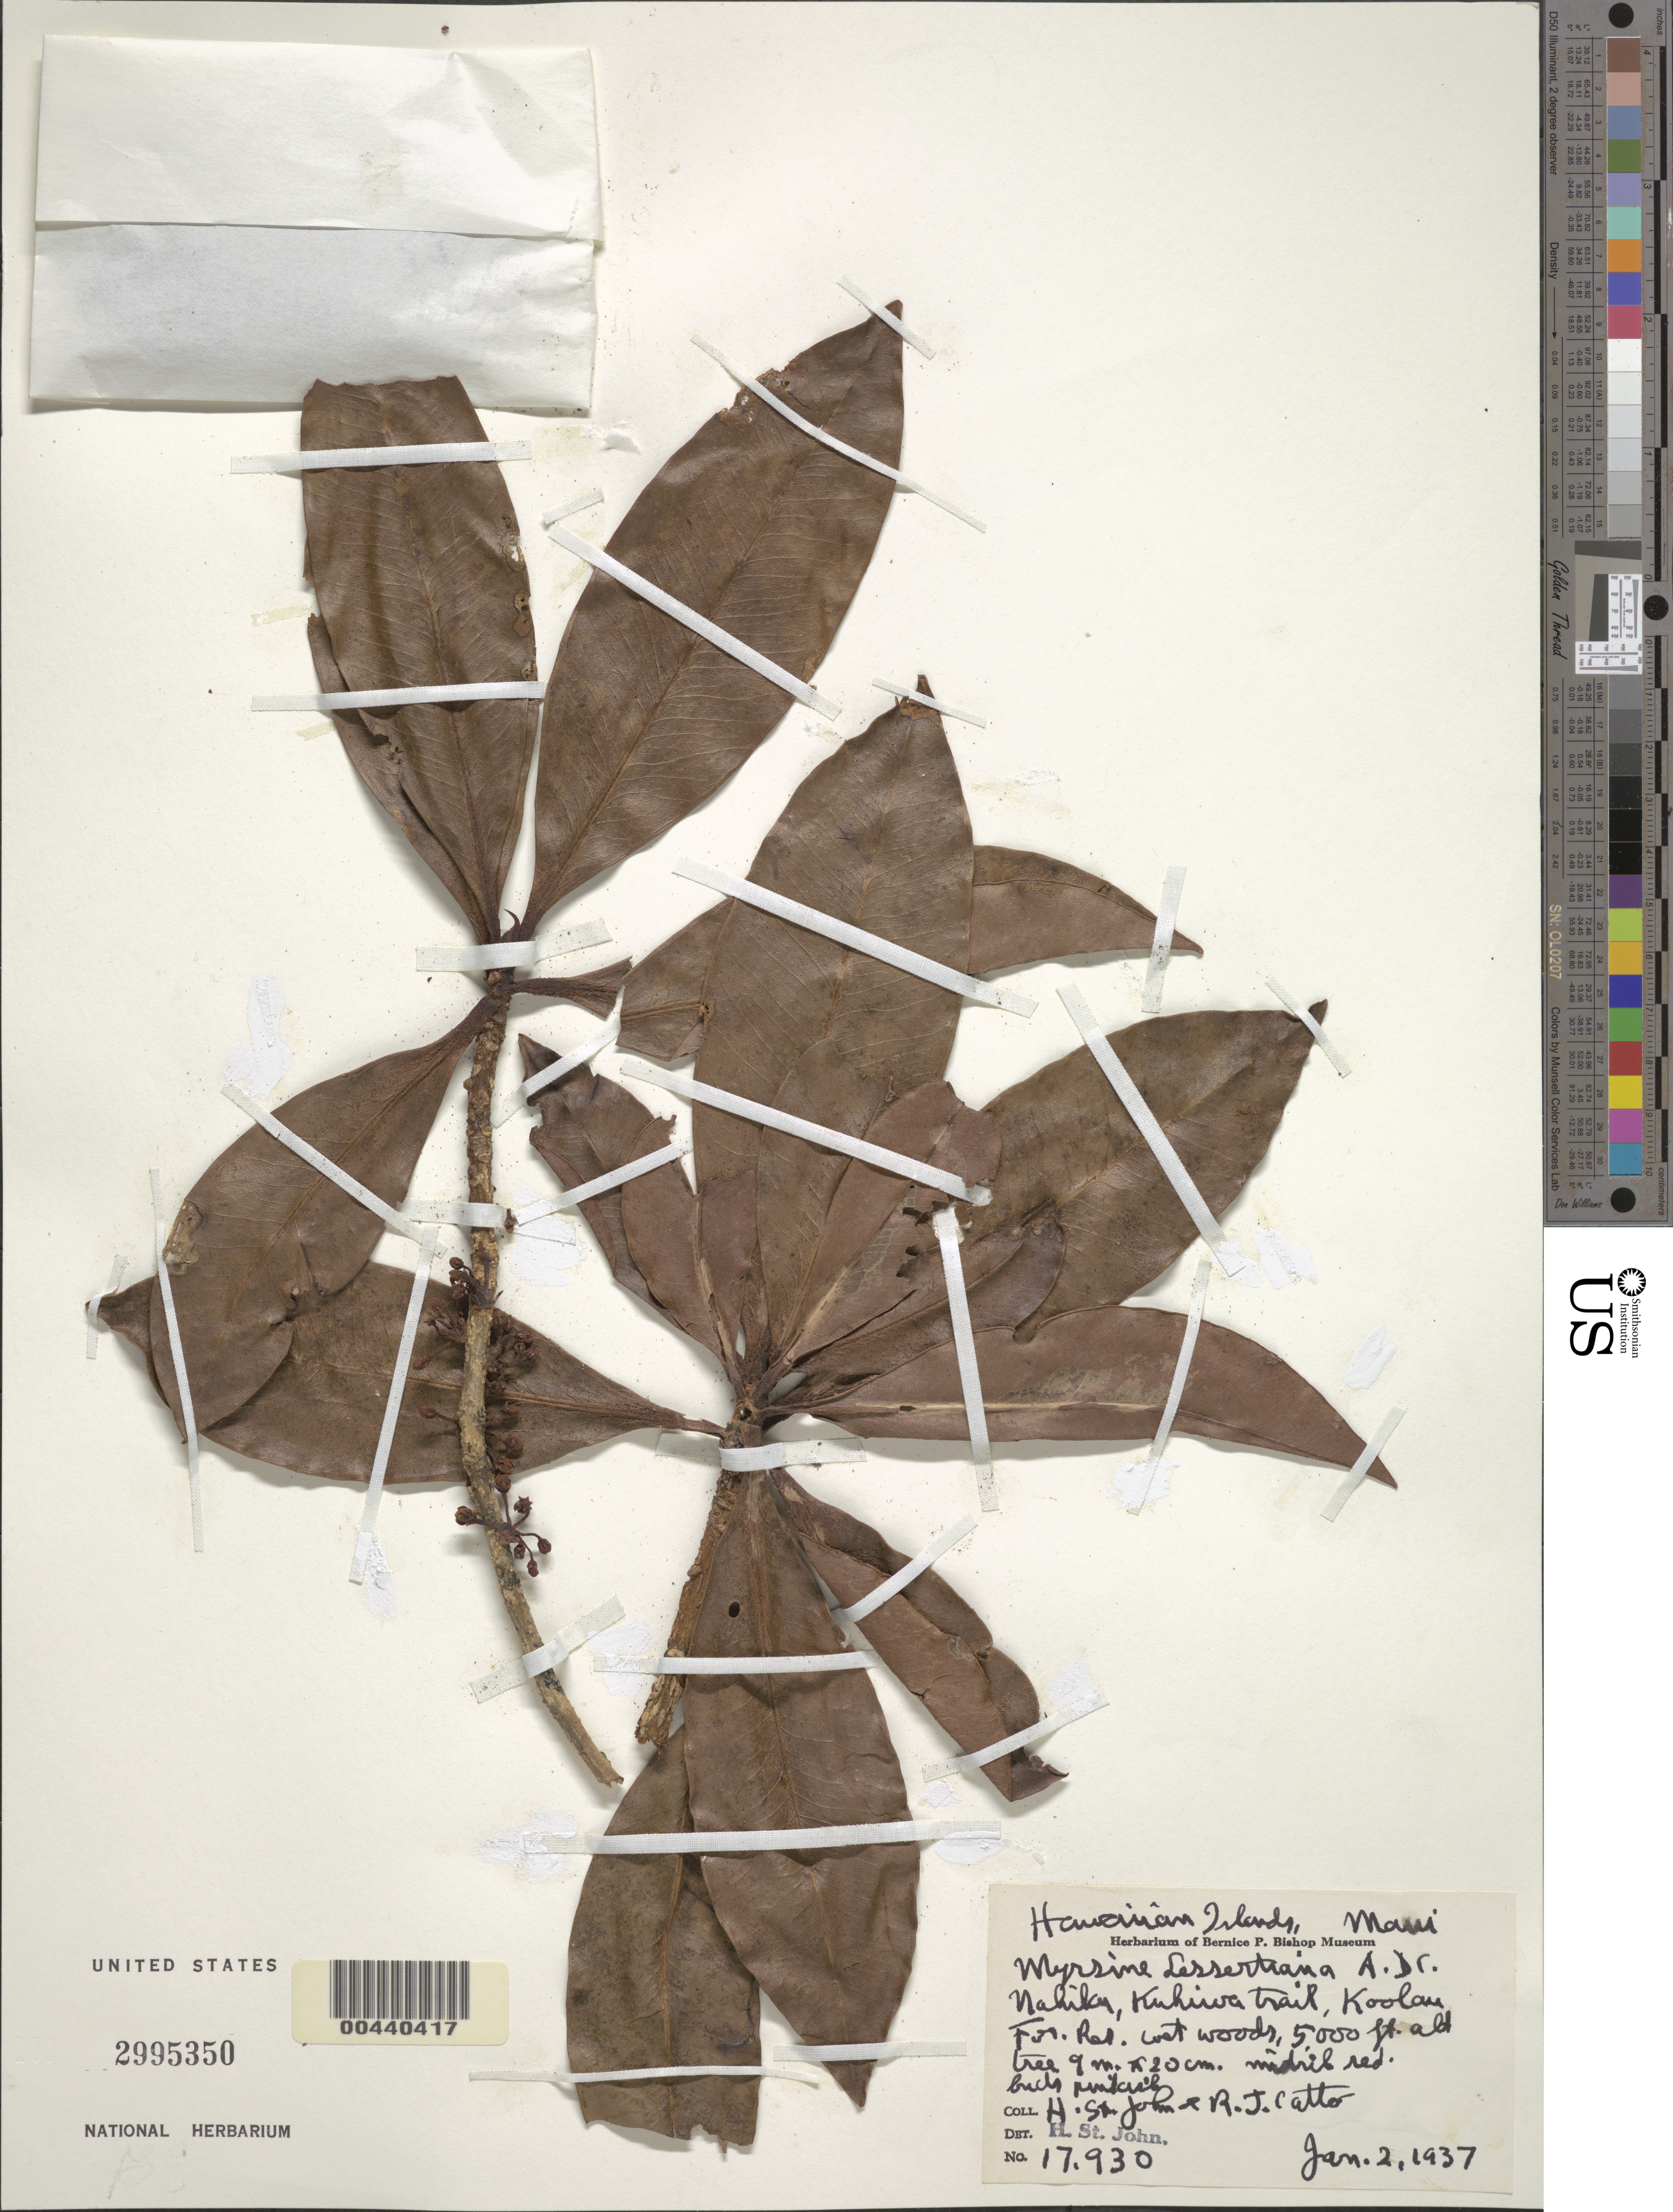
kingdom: Plantae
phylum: Tracheophyta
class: Magnoliopsida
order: Ericales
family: Primulaceae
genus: Myrsine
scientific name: Myrsine lessertiana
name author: A. DC.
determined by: St. John, H.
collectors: H. St. John & R. Catto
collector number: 17930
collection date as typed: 2 Jan 1937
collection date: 1937-01-02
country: United States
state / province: Hawaii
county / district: Maui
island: Maui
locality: Nahiku, Kuhiwa trail, Koolau For. Res.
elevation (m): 1524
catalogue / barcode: US 2995350